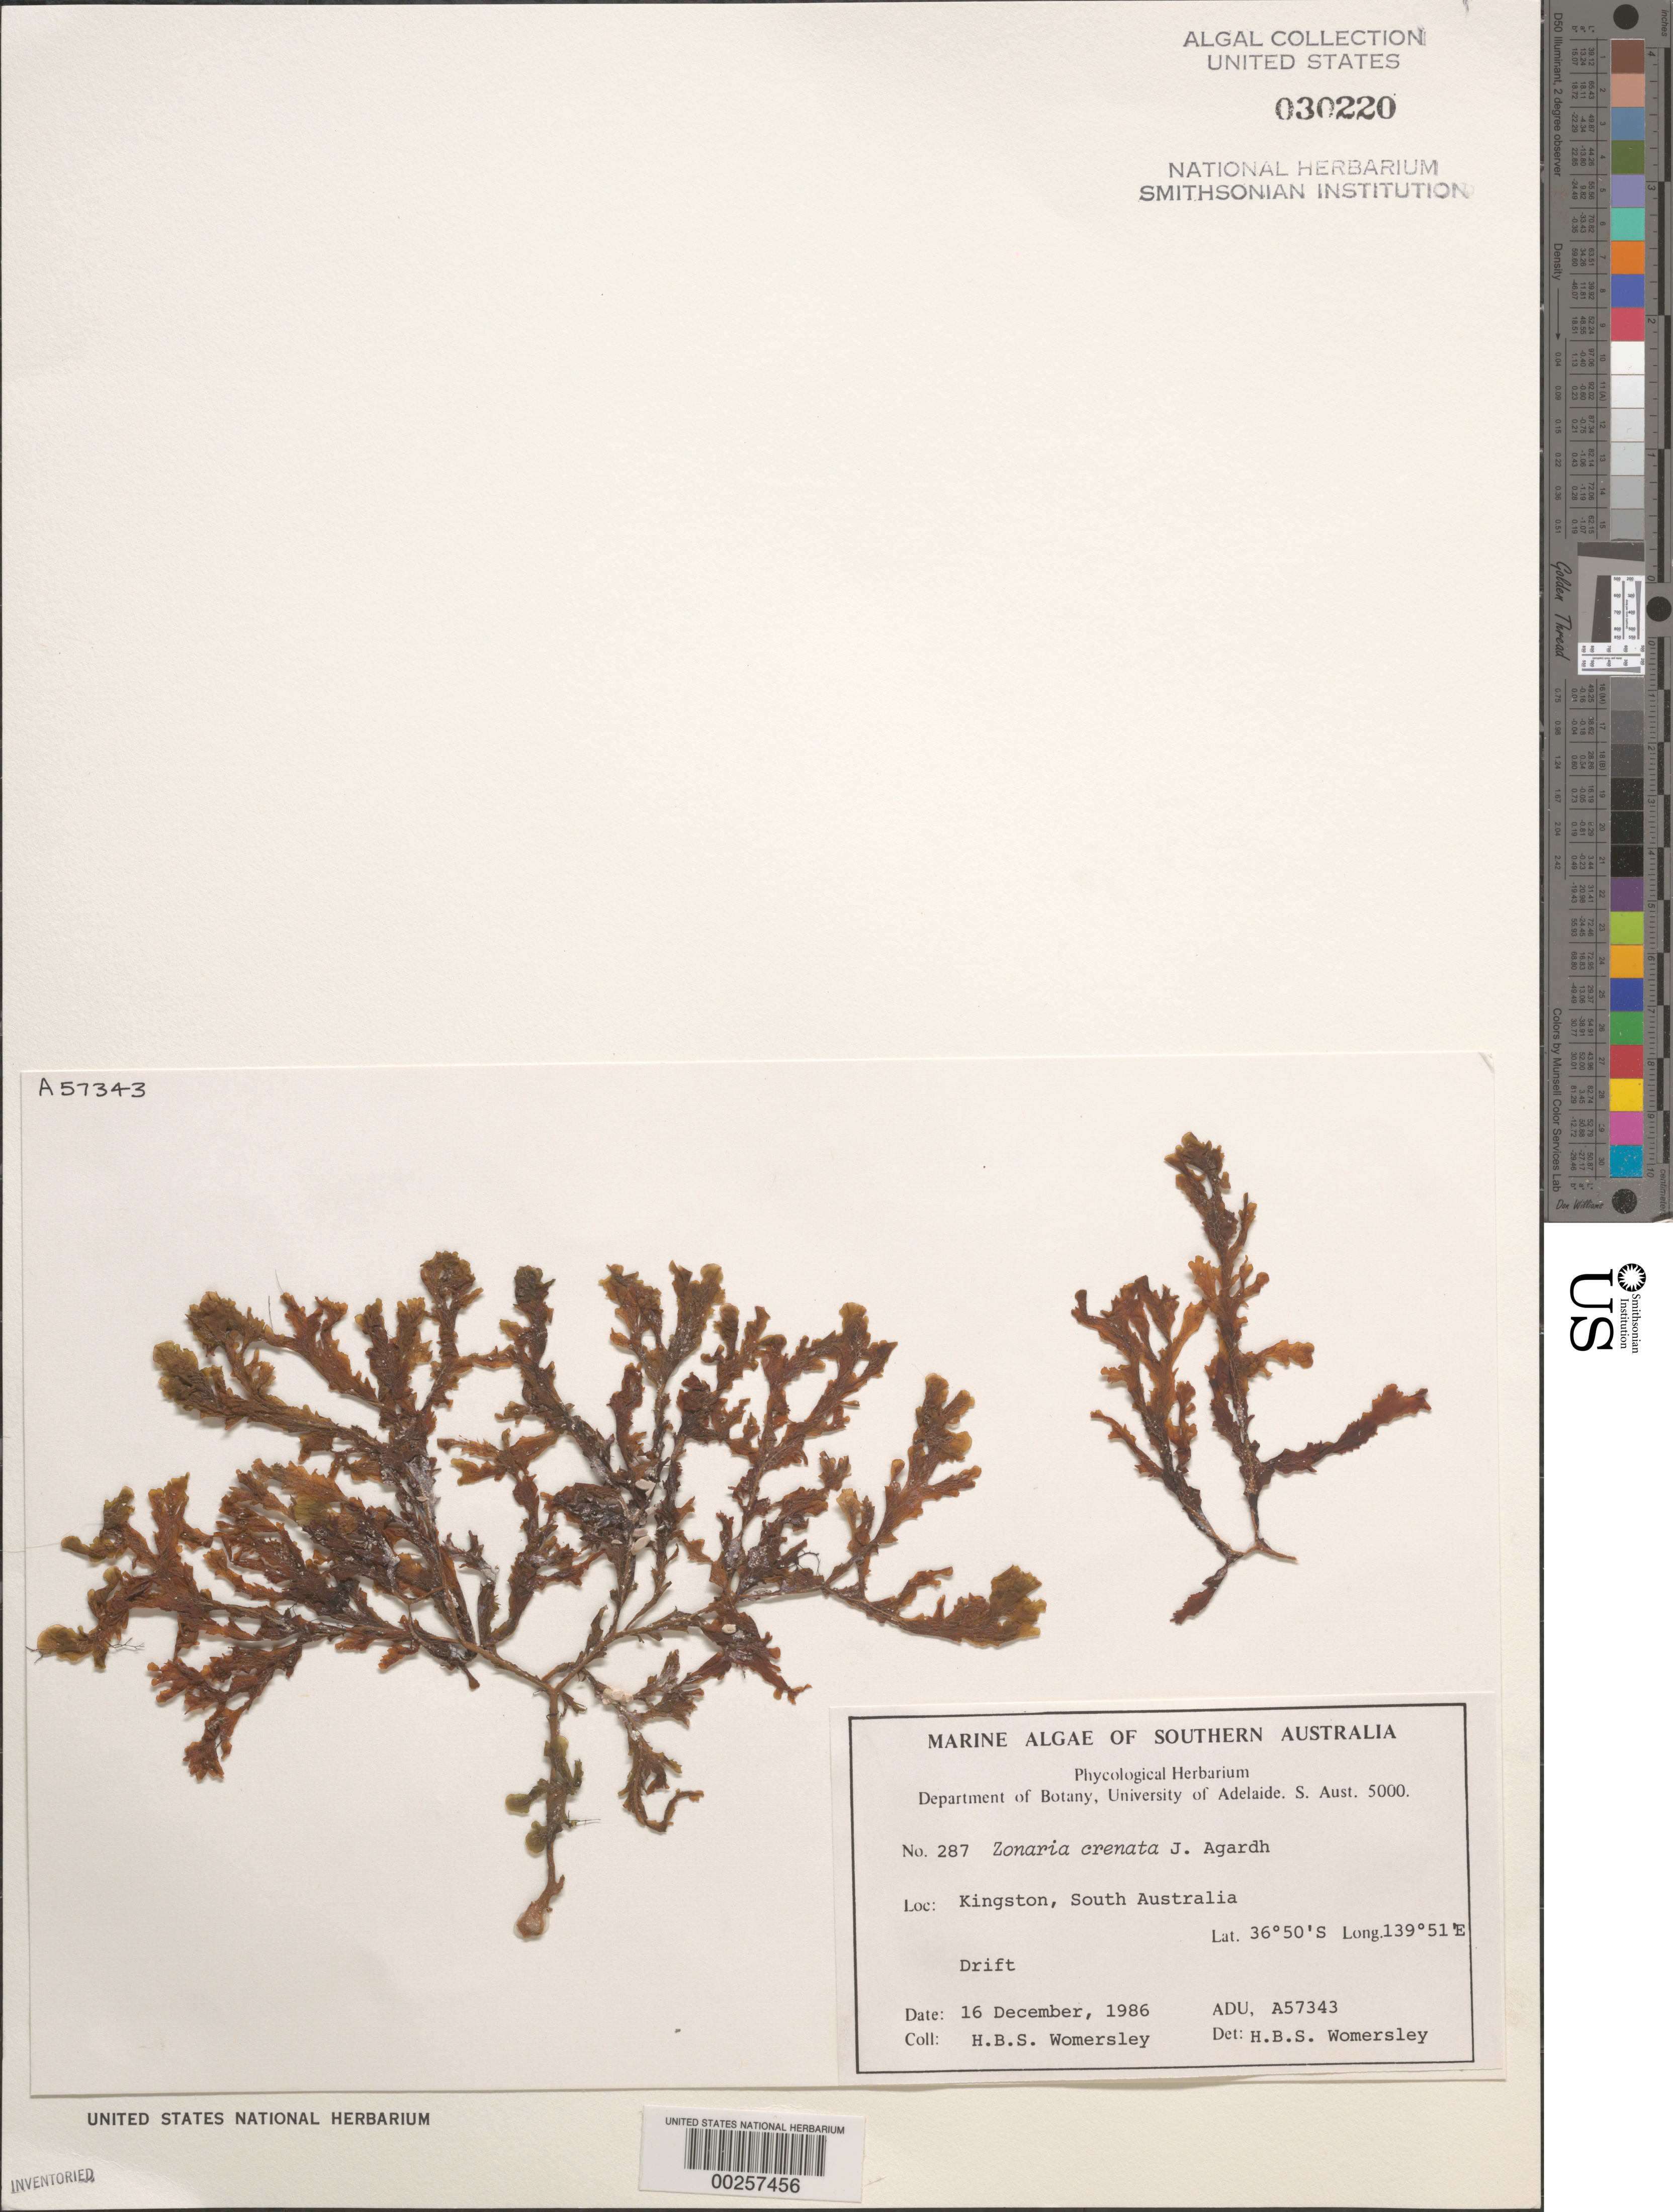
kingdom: Chromista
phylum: Ochrophyta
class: Phaeophyceae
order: Dictyotales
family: Dictyotaceae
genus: Zonaria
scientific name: Zonaria crenata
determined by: Womersley, H. B. S.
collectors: H. B. S. Womersley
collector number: ADU A57343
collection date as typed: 16 Dec 1986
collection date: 1986-12-16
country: Australia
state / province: South Australia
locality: Kingston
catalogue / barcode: US 30220